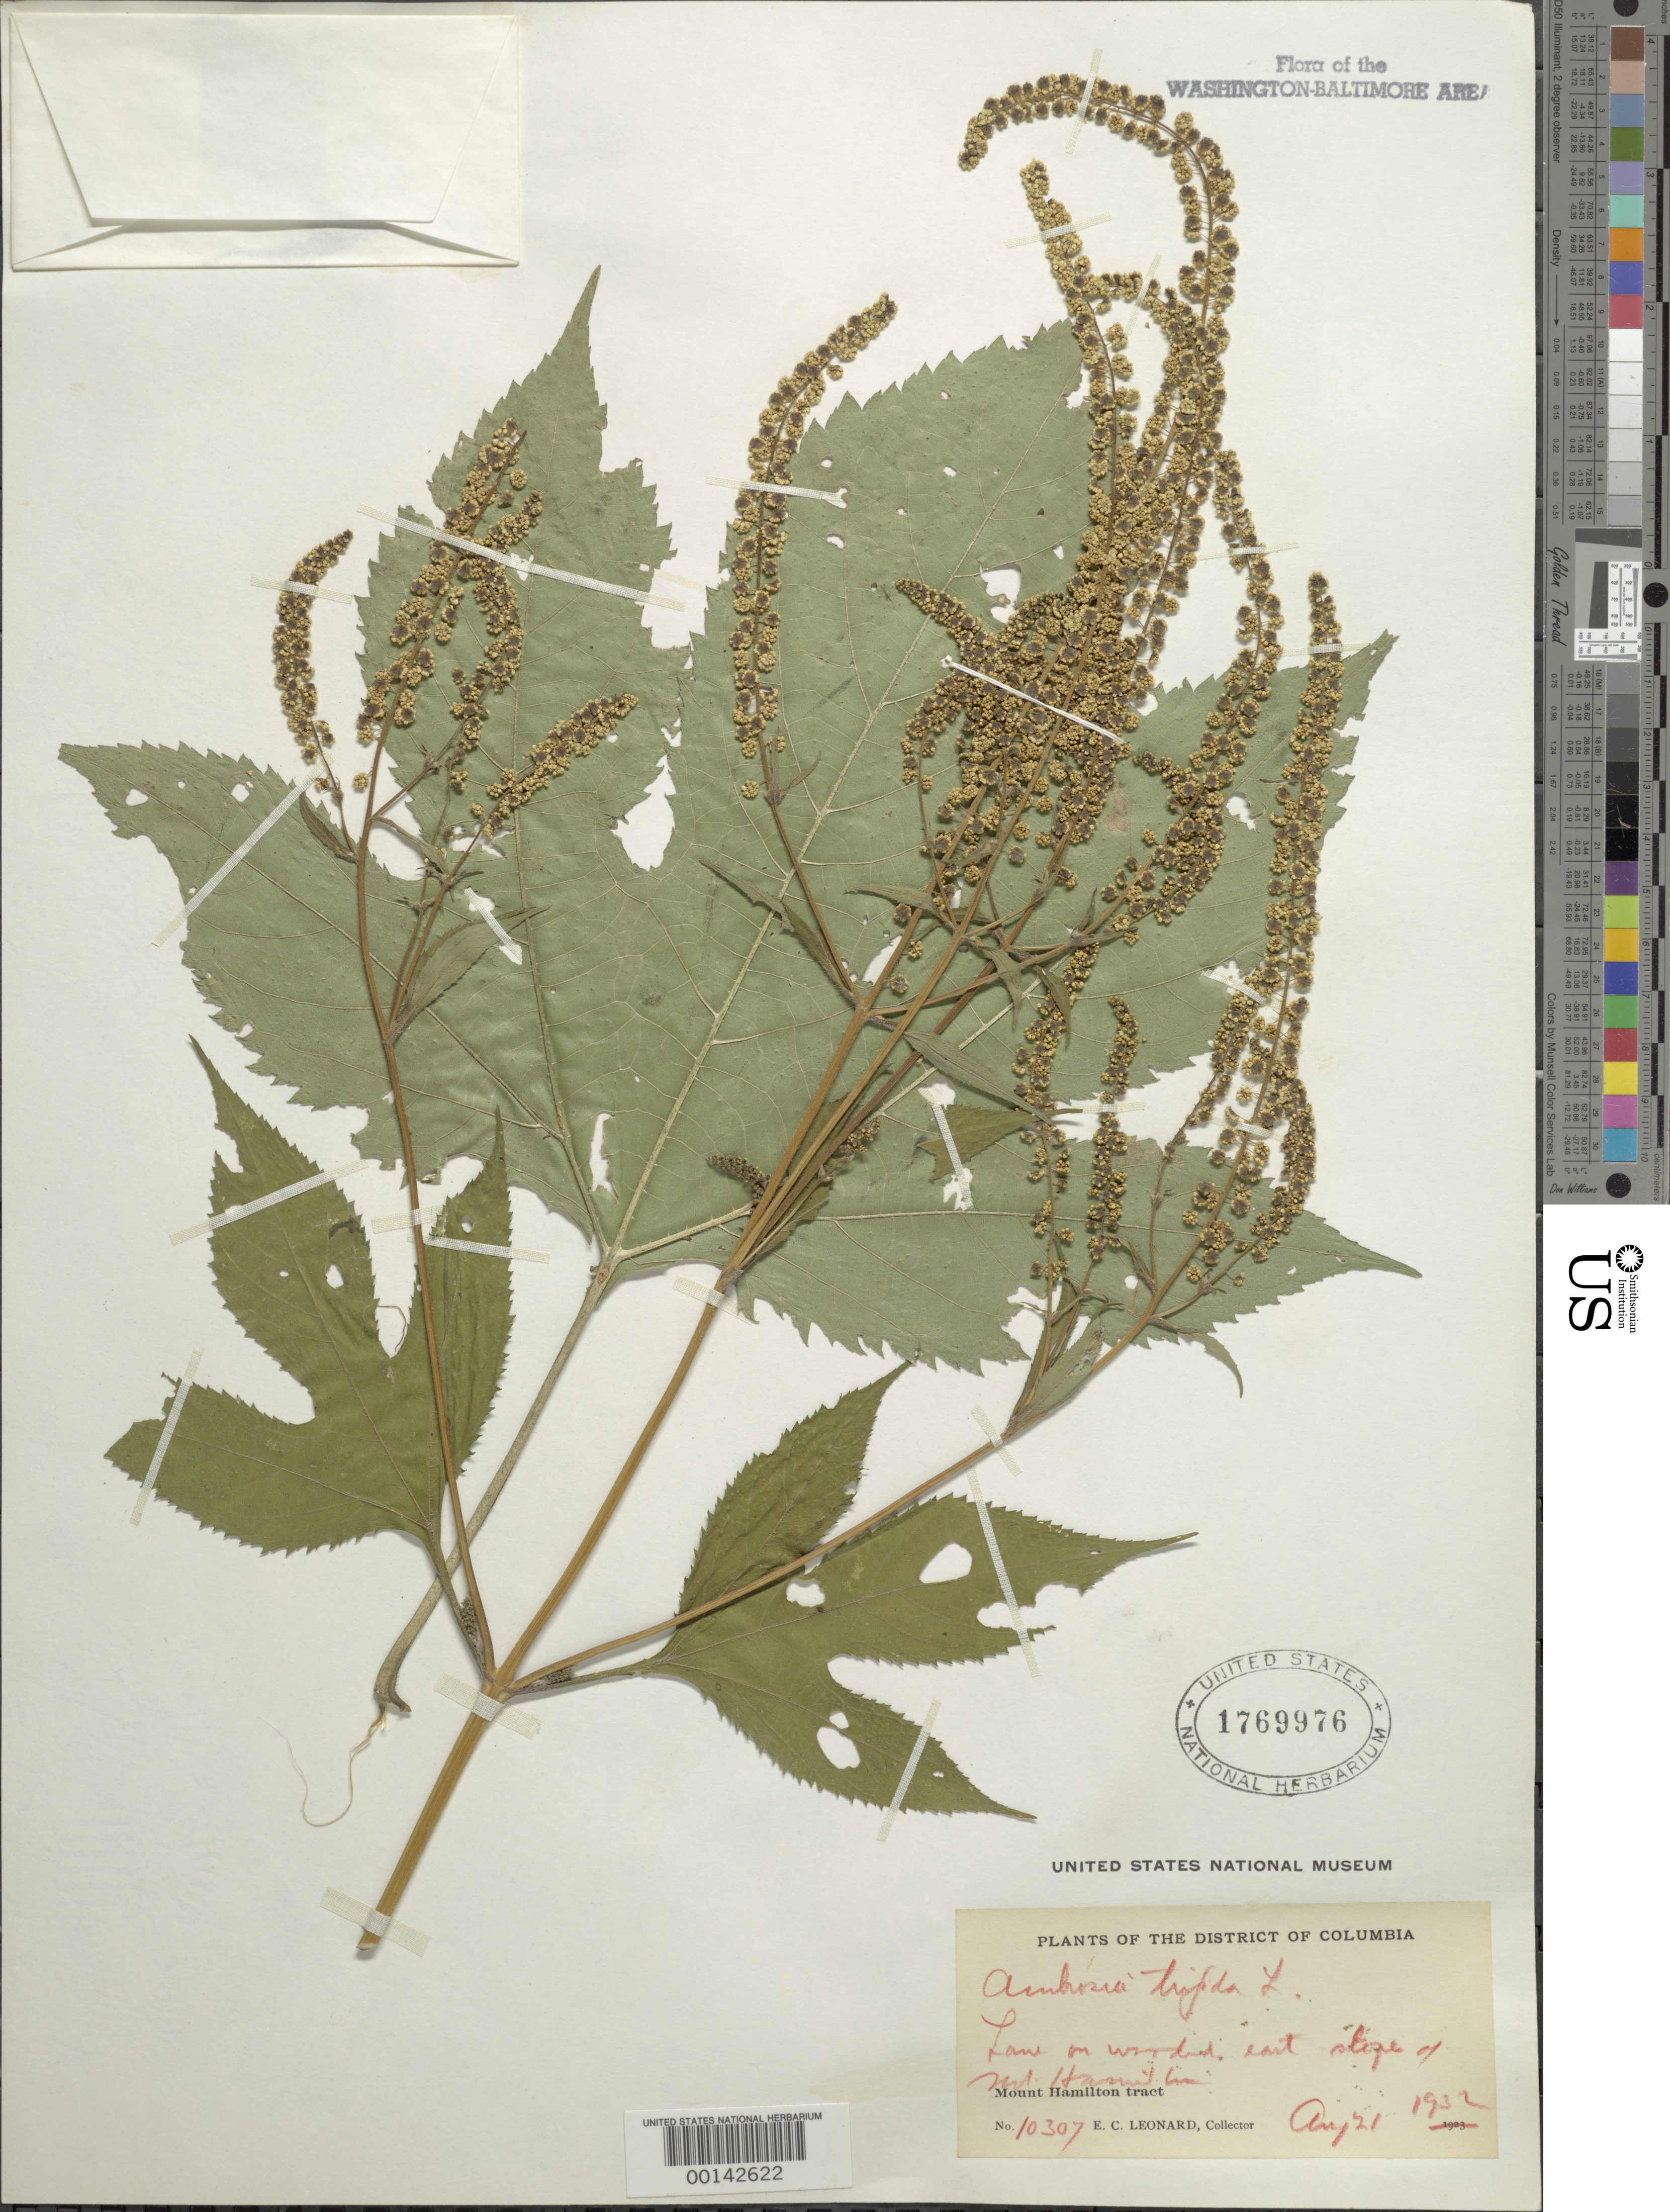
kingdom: Plantae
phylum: Tracheophyta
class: Magnoliopsida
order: Asterales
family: Asteraceae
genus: Ambrosia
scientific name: Ambrosia trifida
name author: L.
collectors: E. C. Leonard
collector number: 10307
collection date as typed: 21 Aug 1932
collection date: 1932-08-21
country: United States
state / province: District of Columbia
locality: East slope of Mount Hamilton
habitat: Lane in woods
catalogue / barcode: US 1769976